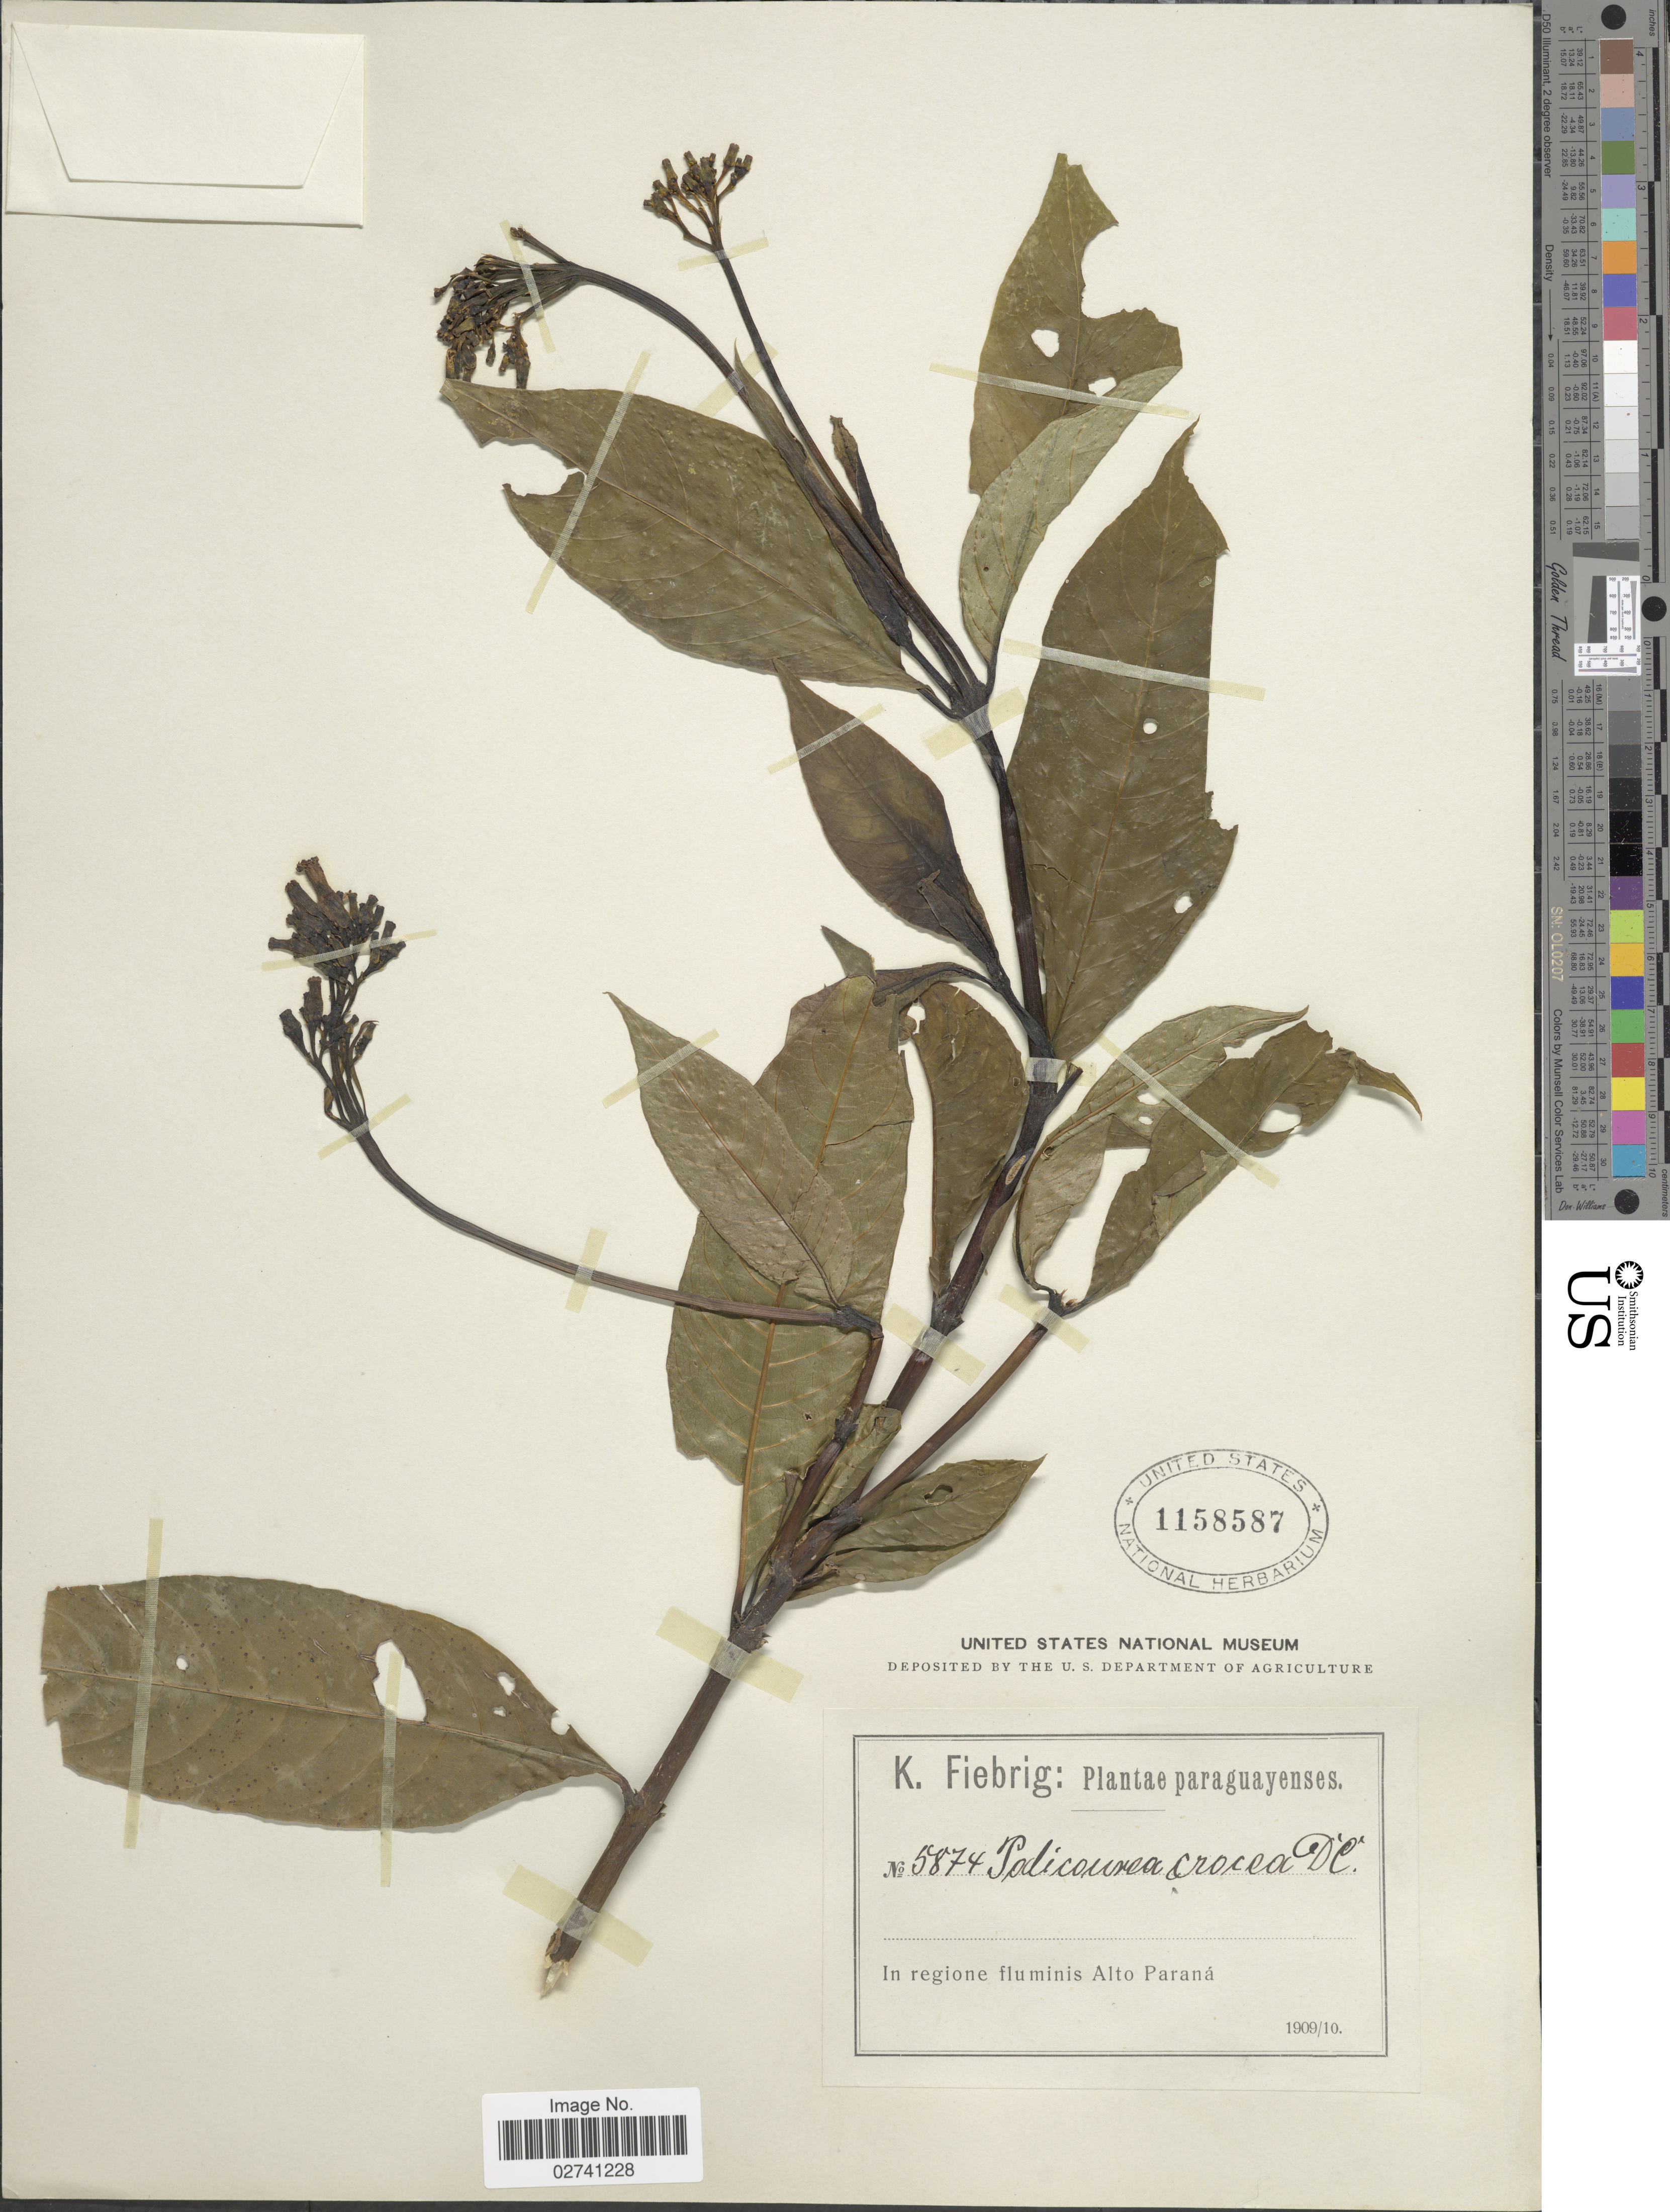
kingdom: Plantae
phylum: Tracheophyta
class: Magnoliopsida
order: Gentianales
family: Rubiaceae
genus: Palicourea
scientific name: Palicourea crocea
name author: (Sw.) Schult.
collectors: K. Fiebrig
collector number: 5874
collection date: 1909/1910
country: Paraguay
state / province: Alto Parana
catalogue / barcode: US 1158587